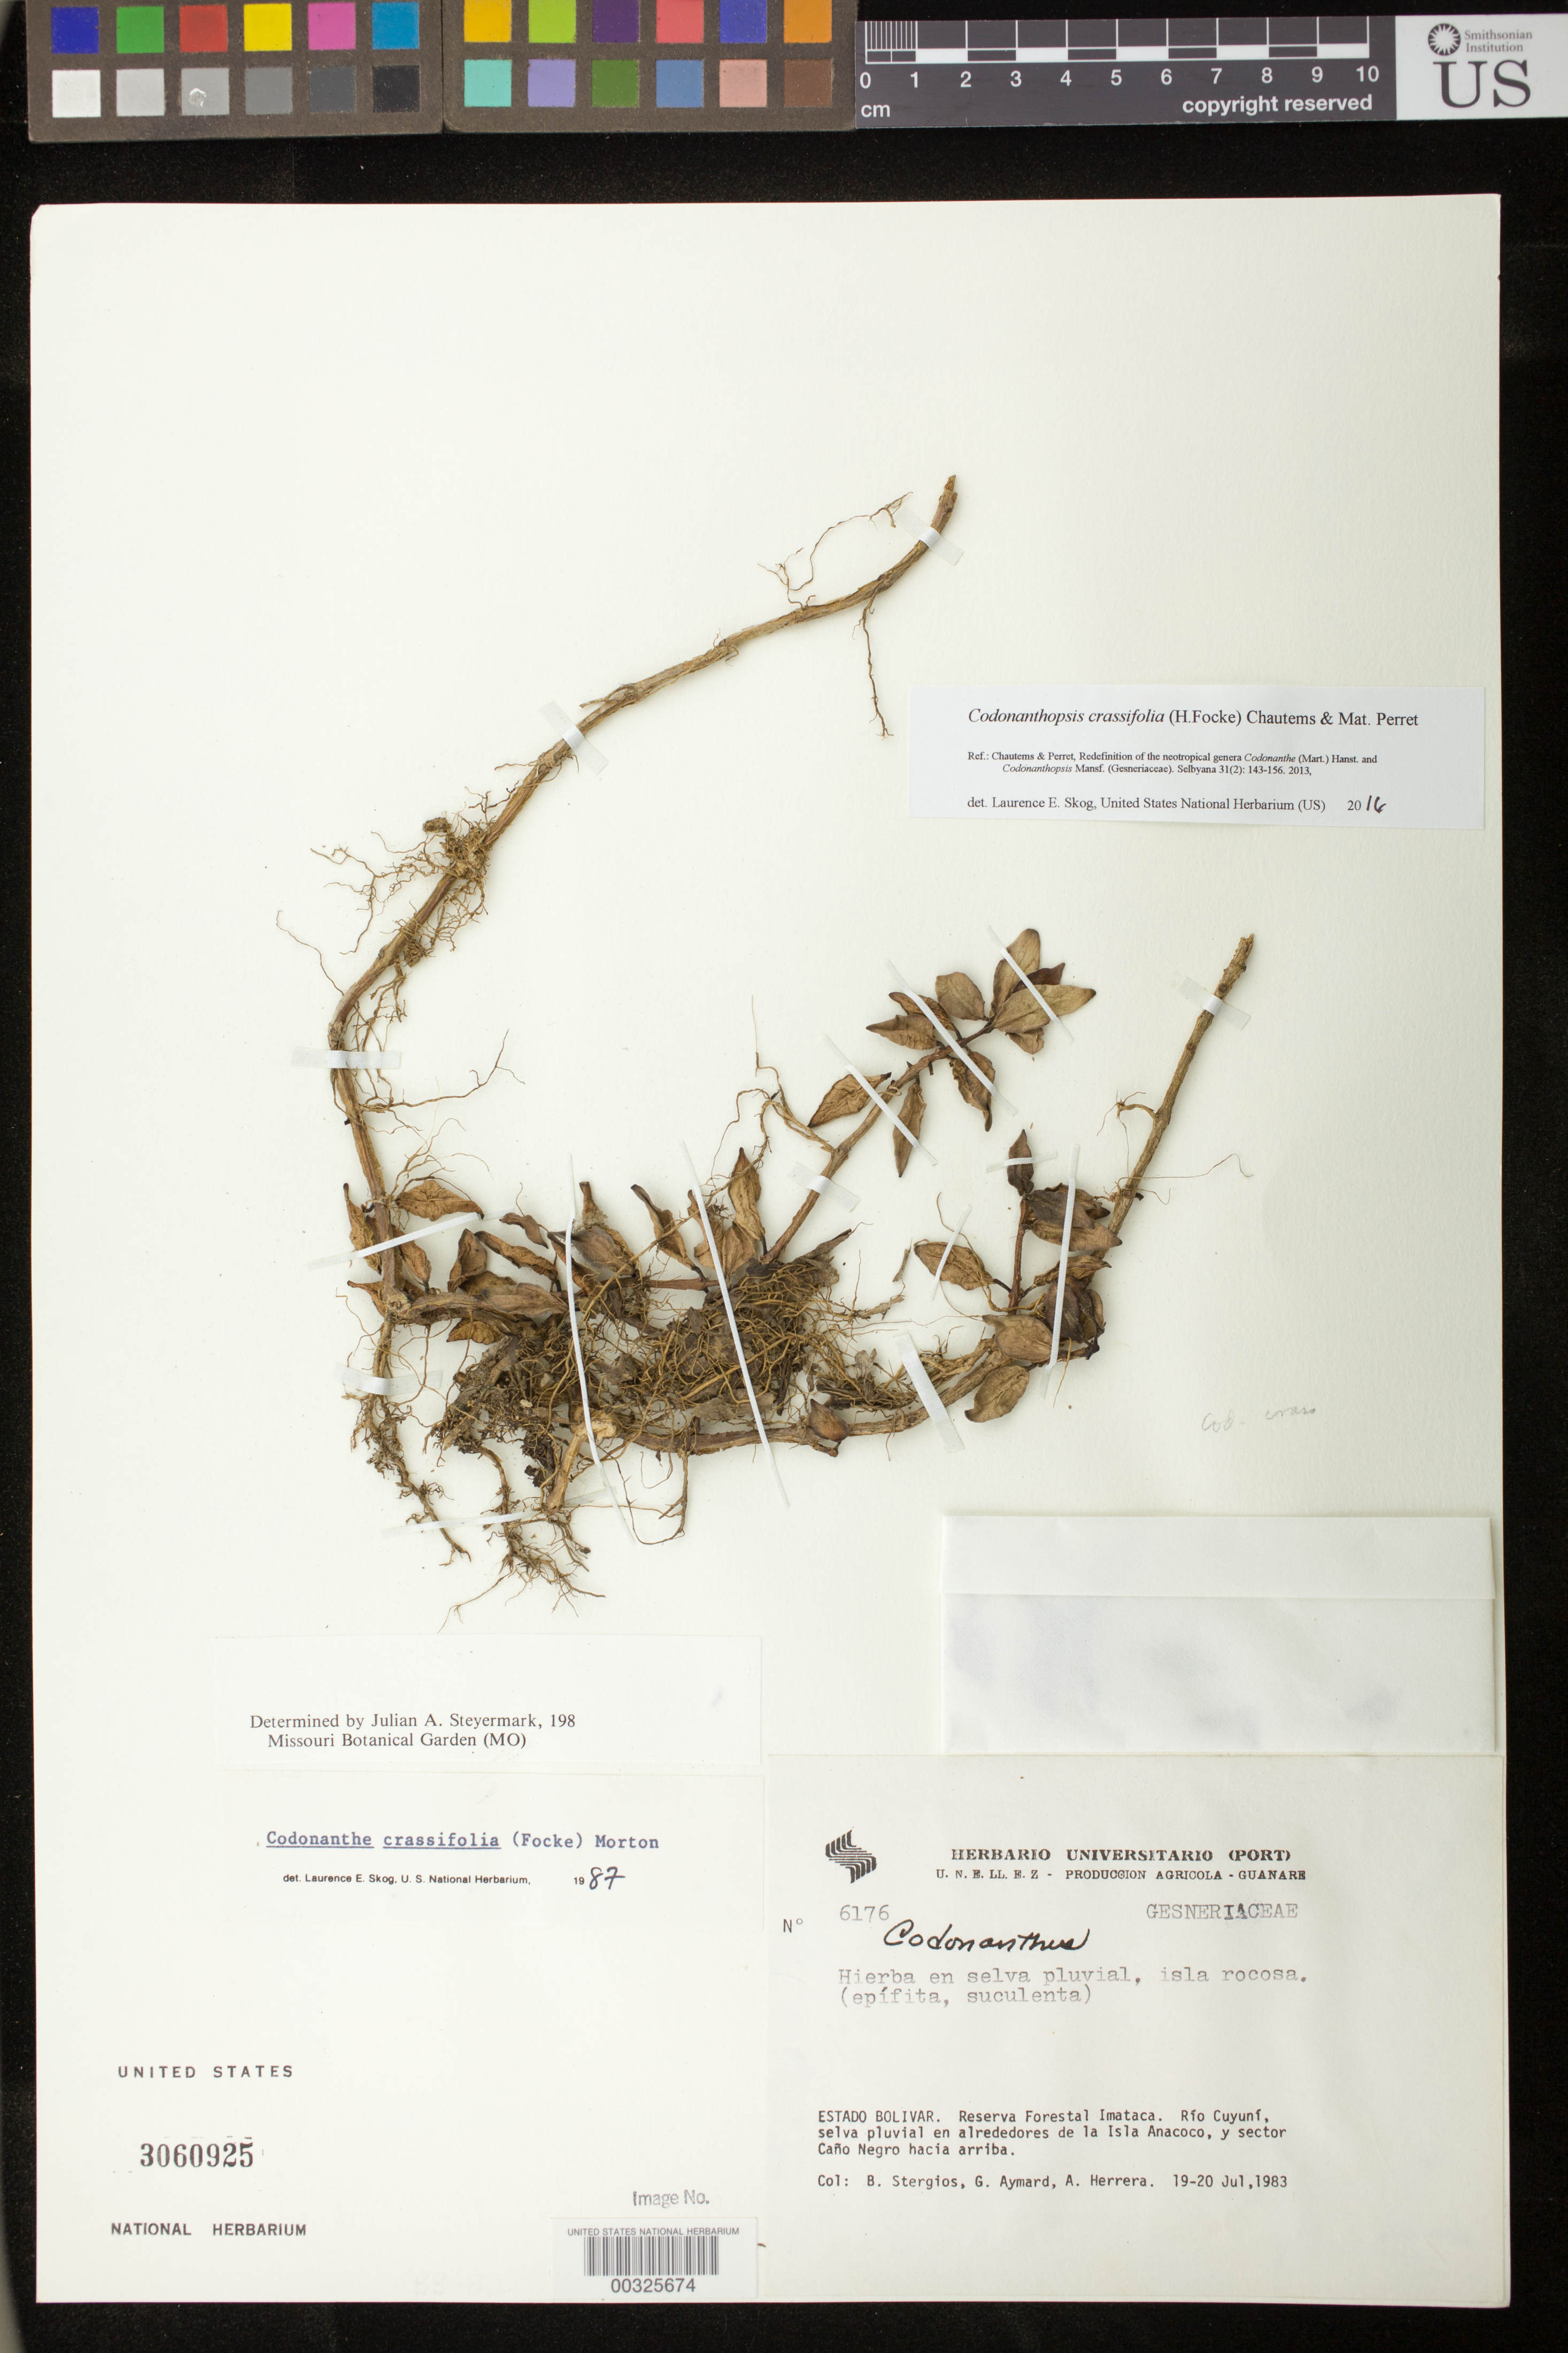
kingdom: Plantae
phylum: Tracheophyta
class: Magnoliopsida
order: Lamiales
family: Gesneriaceae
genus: Codonanthopsis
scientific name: Codonanthopsis crassifolia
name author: (H. Focke) Chautems & Mat.Perret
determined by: Skog, Laurence E.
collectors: B. G. Stergios, G. A. Aymard & A. Herrera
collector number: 6176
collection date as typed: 19-20 Jul 1983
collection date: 1983-07-19/1983-07-20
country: Venezuela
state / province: Bolívar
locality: Reserva Forestal Imataca, Rio Cuyuni; en alrededores de la Isla Anacoco y sector Cano Negro hacia arriba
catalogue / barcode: US 3060925